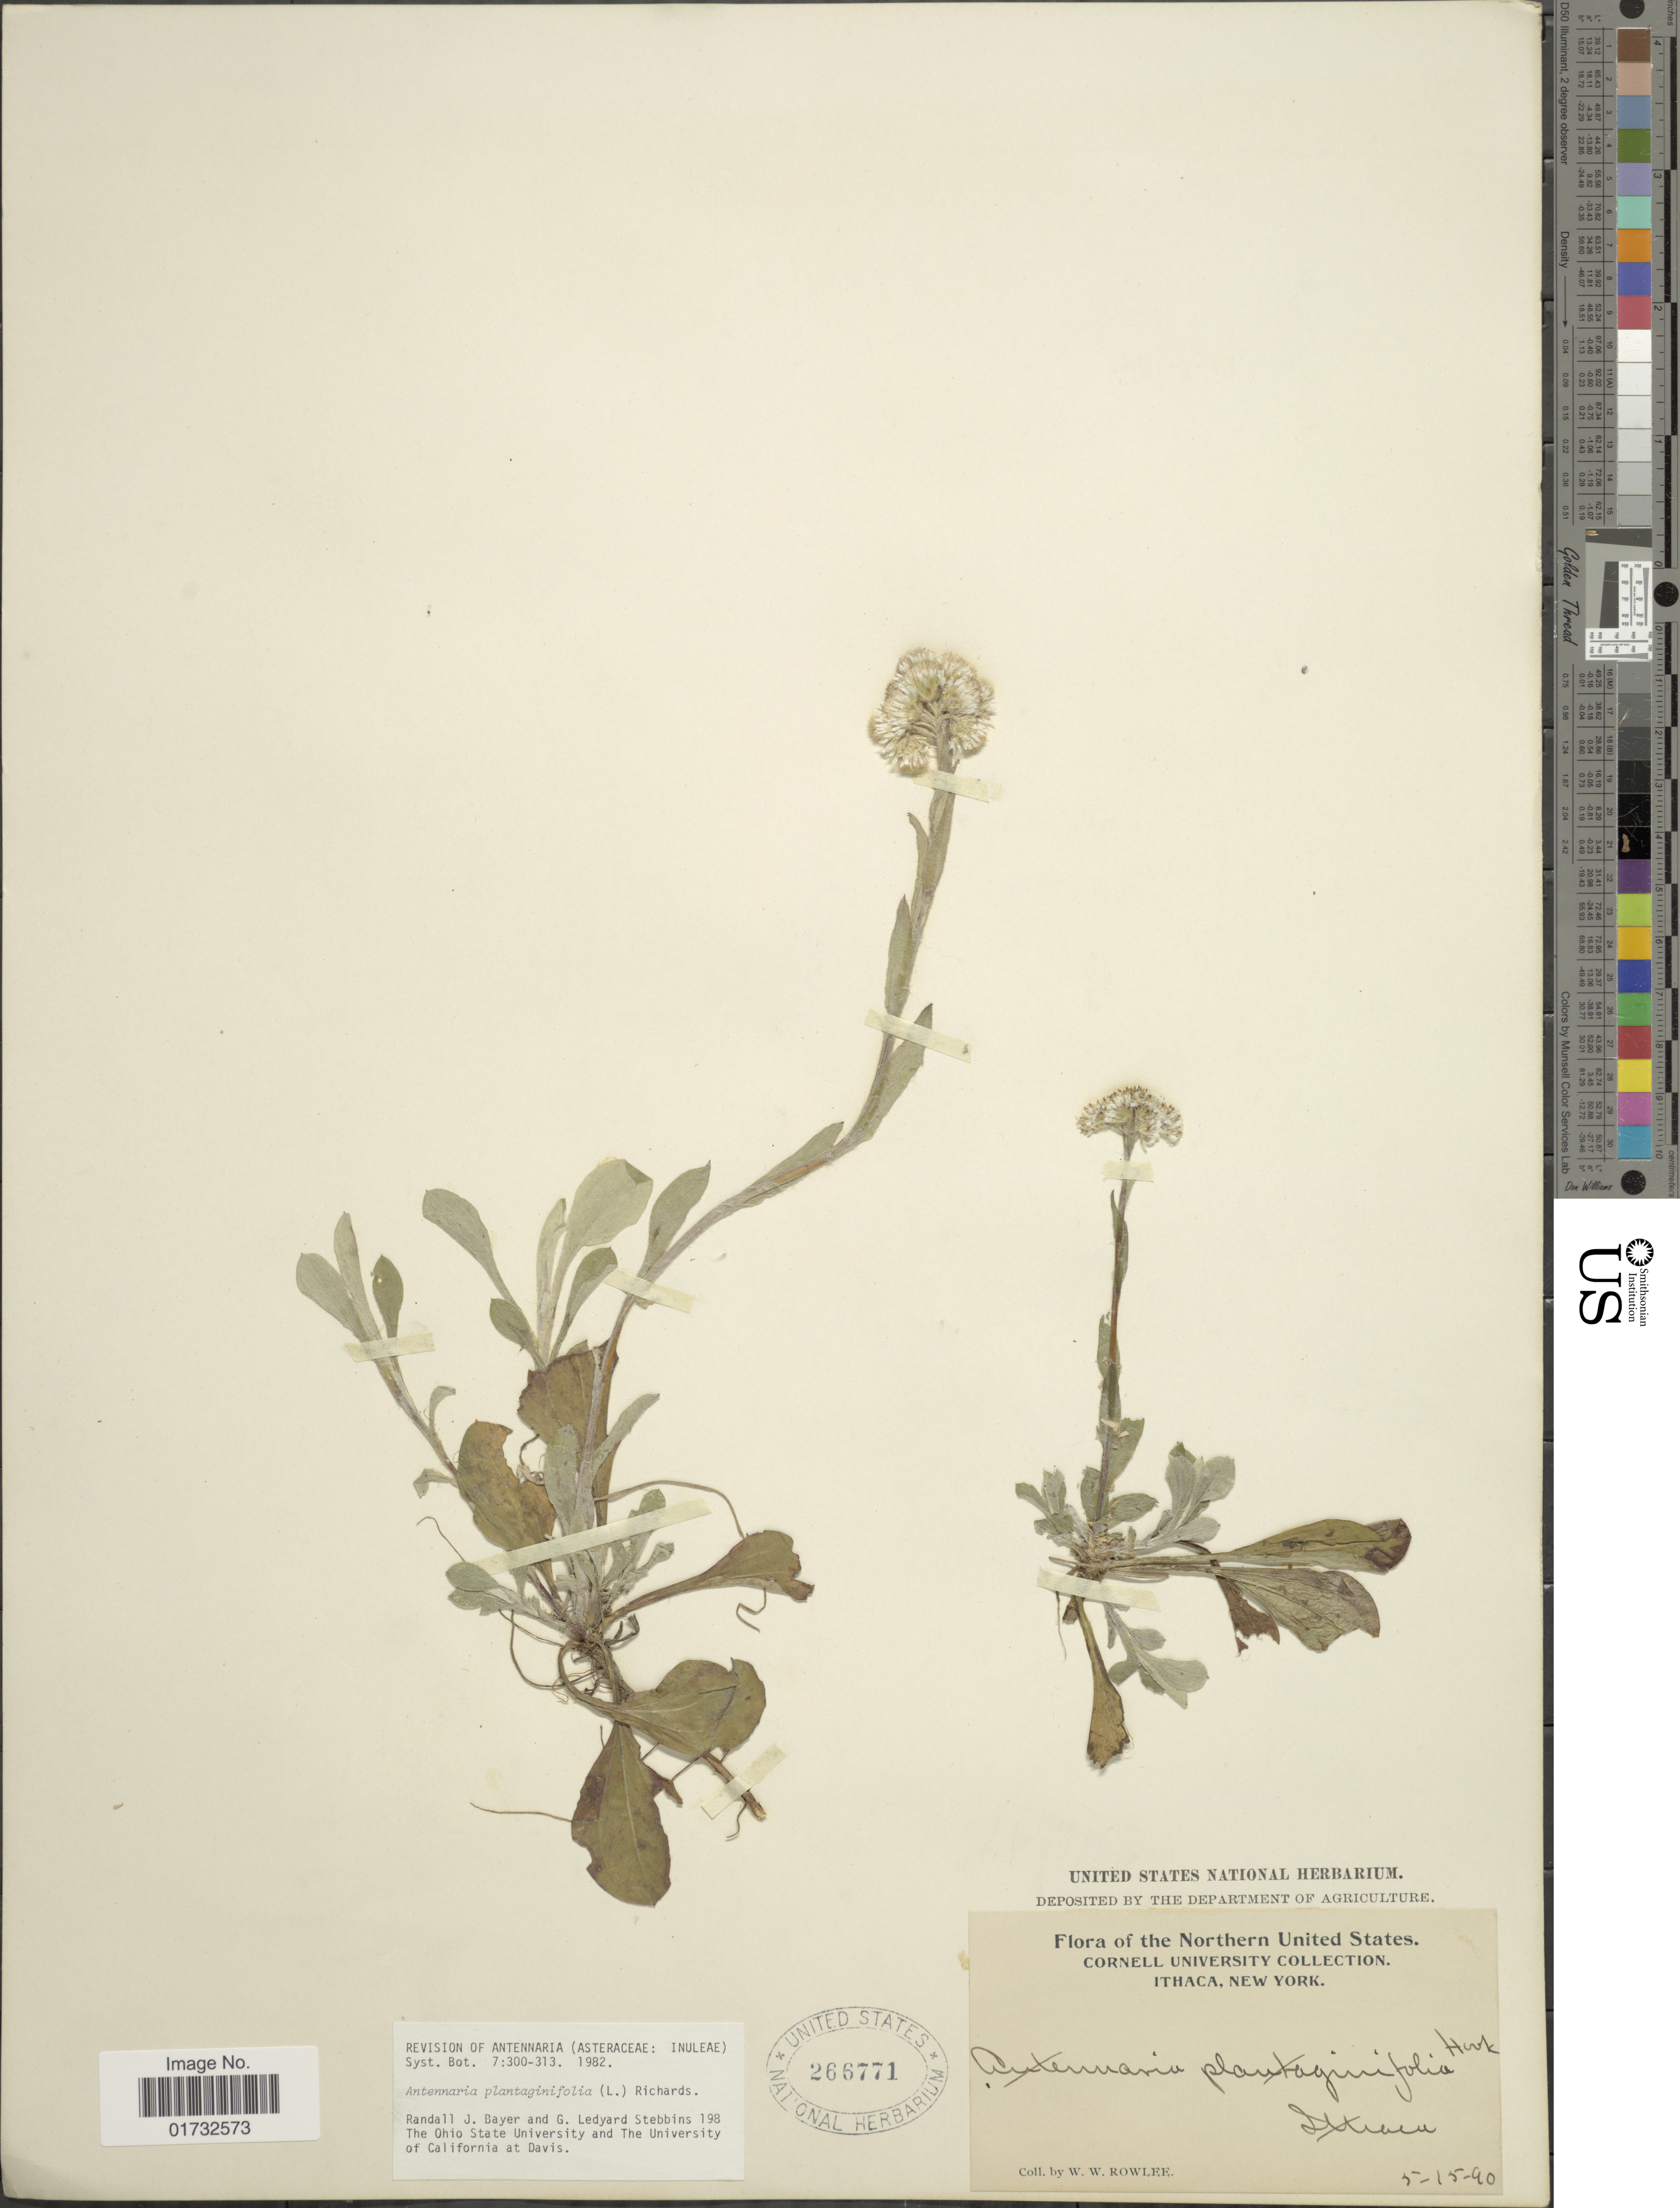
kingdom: Plantae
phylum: Tracheophyta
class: Magnoliopsida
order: Asterales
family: Asteraceae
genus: Antennaria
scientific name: Antennaria plantaginifolia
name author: (L.) Richardson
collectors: W. W. Rowlee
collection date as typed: Transcribed d/m/y: 15/5/90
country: United States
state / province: New York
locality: Ithaca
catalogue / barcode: US 266771